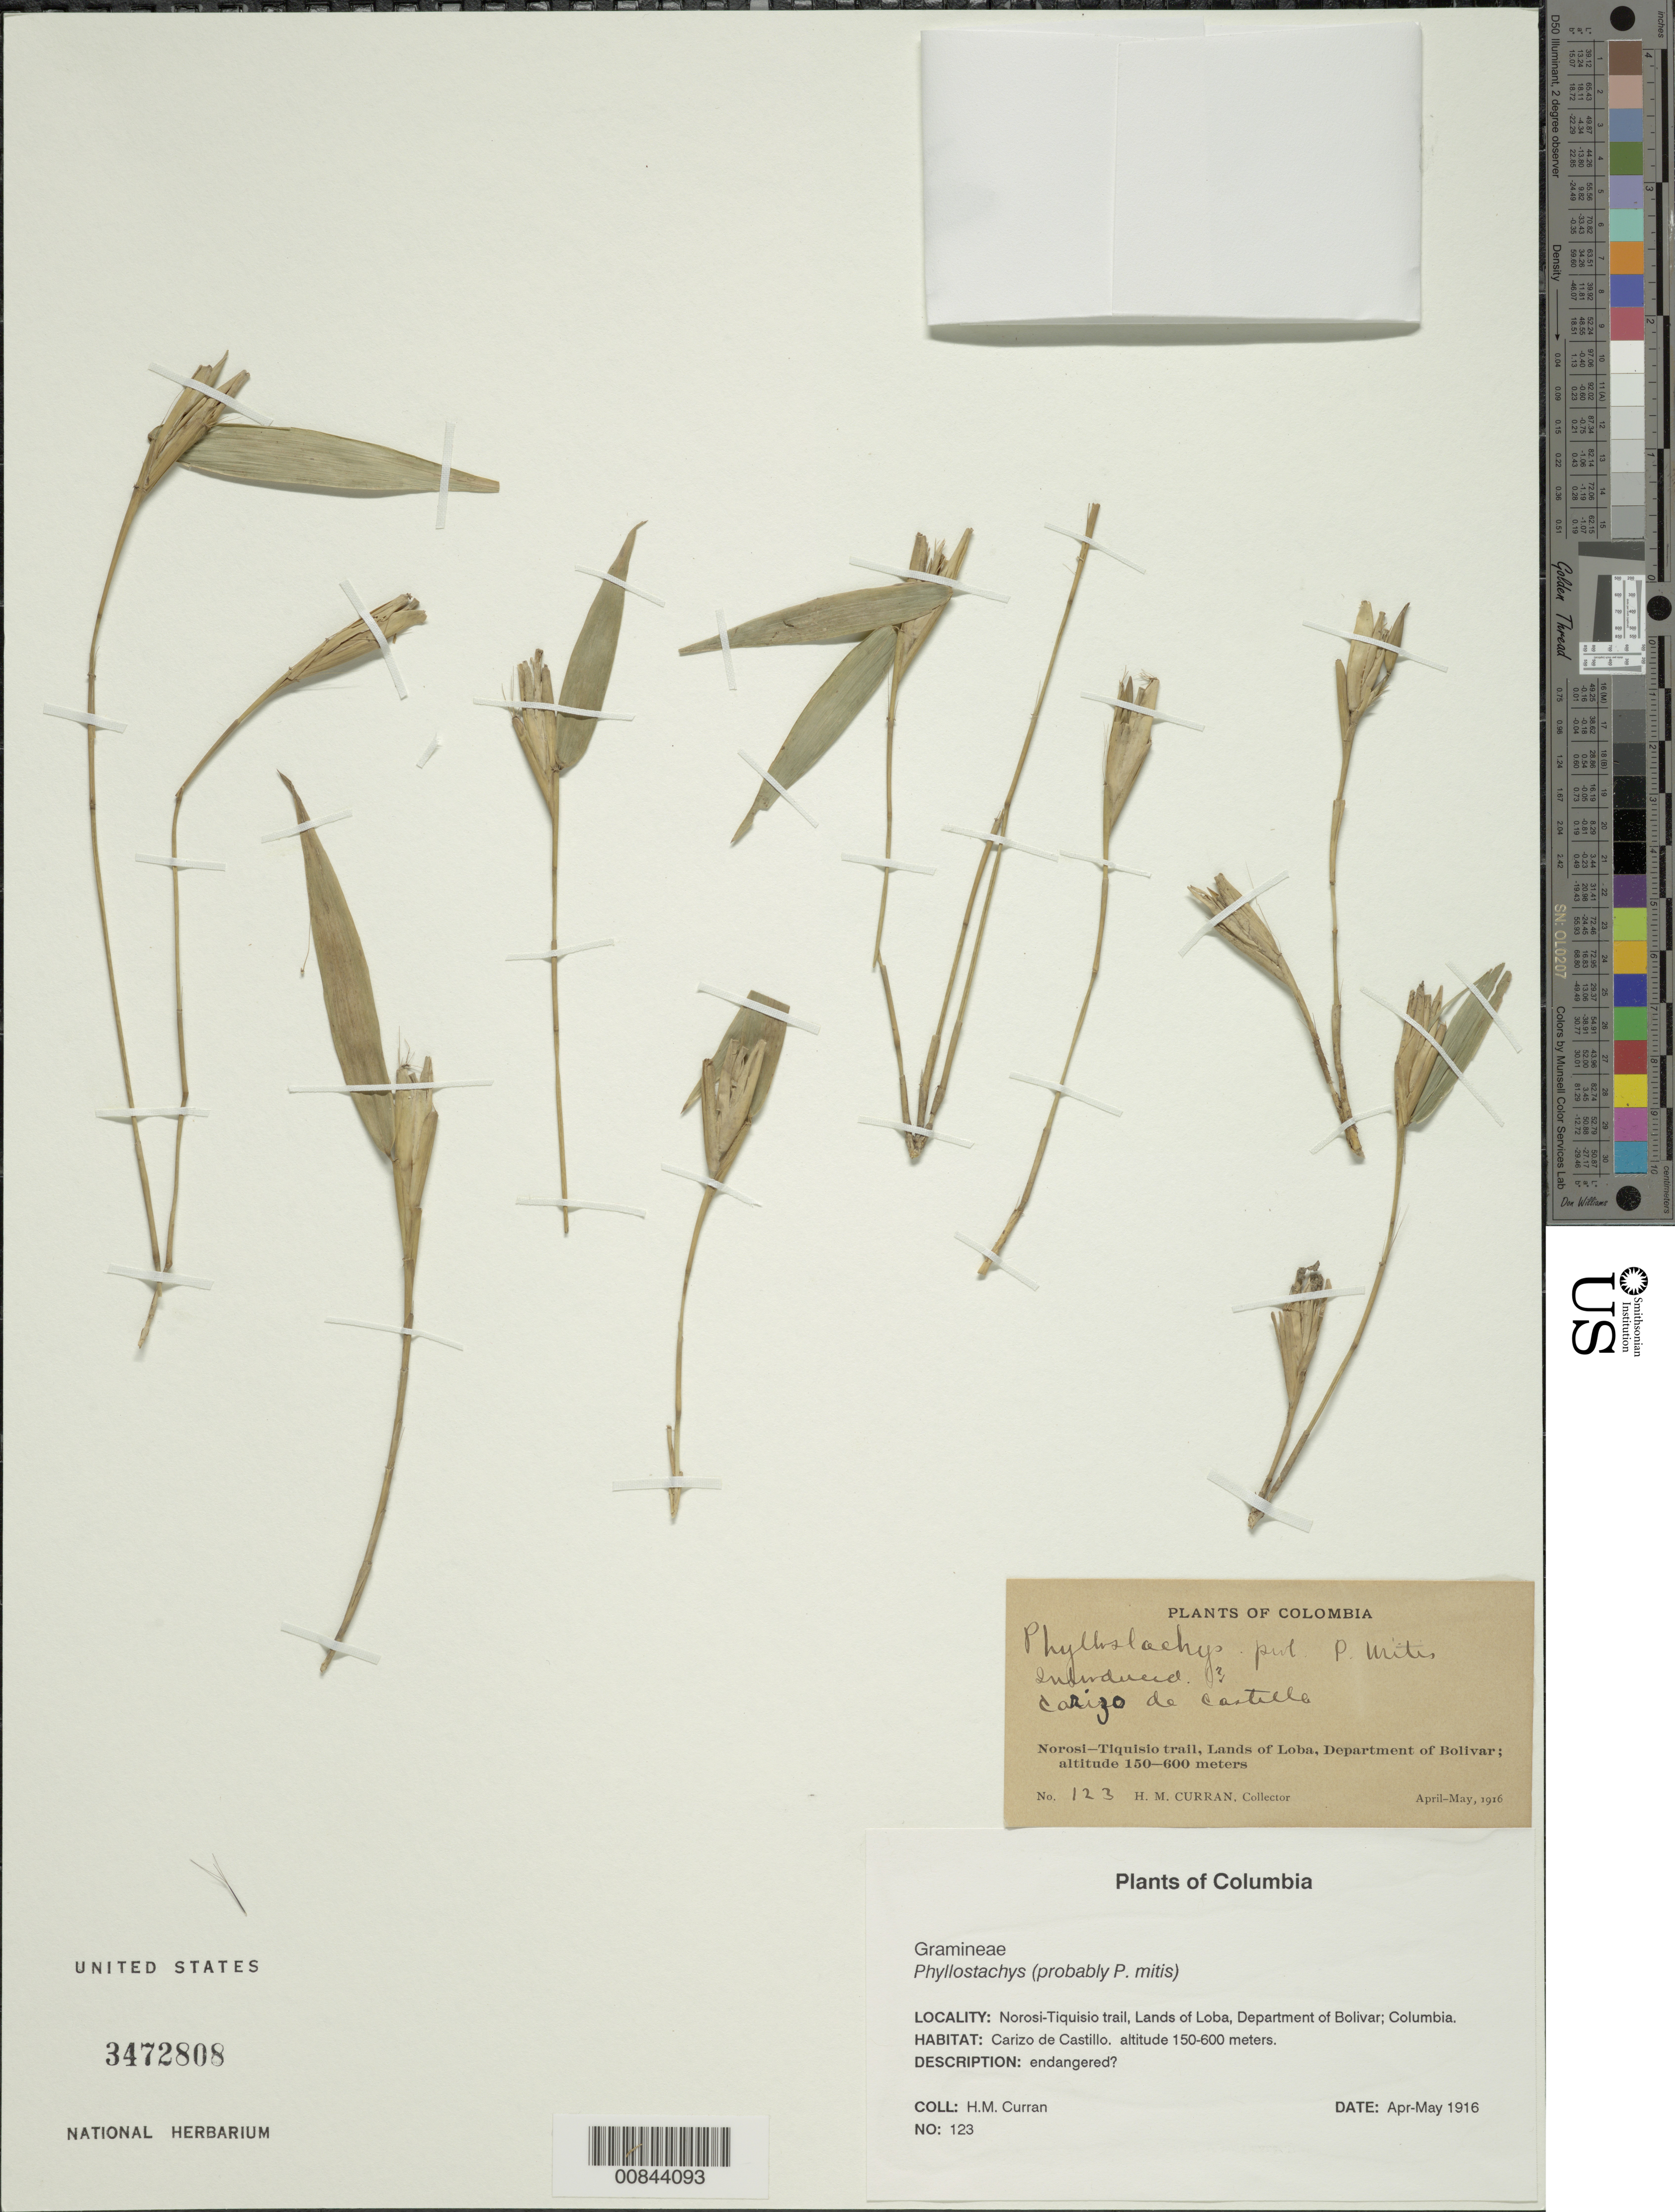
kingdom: Plantae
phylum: Tracheophyta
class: Liliopsida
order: Poales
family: Poaceae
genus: Phyllostachys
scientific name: Phyllostachys sp.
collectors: H. M. Curran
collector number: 123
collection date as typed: Apr 1916 to -- May 1916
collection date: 1916-04/1916-05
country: Colombia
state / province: Bolívar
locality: Norosi-Tiquisio Trail, Lands of Loba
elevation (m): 150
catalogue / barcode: US 3472808